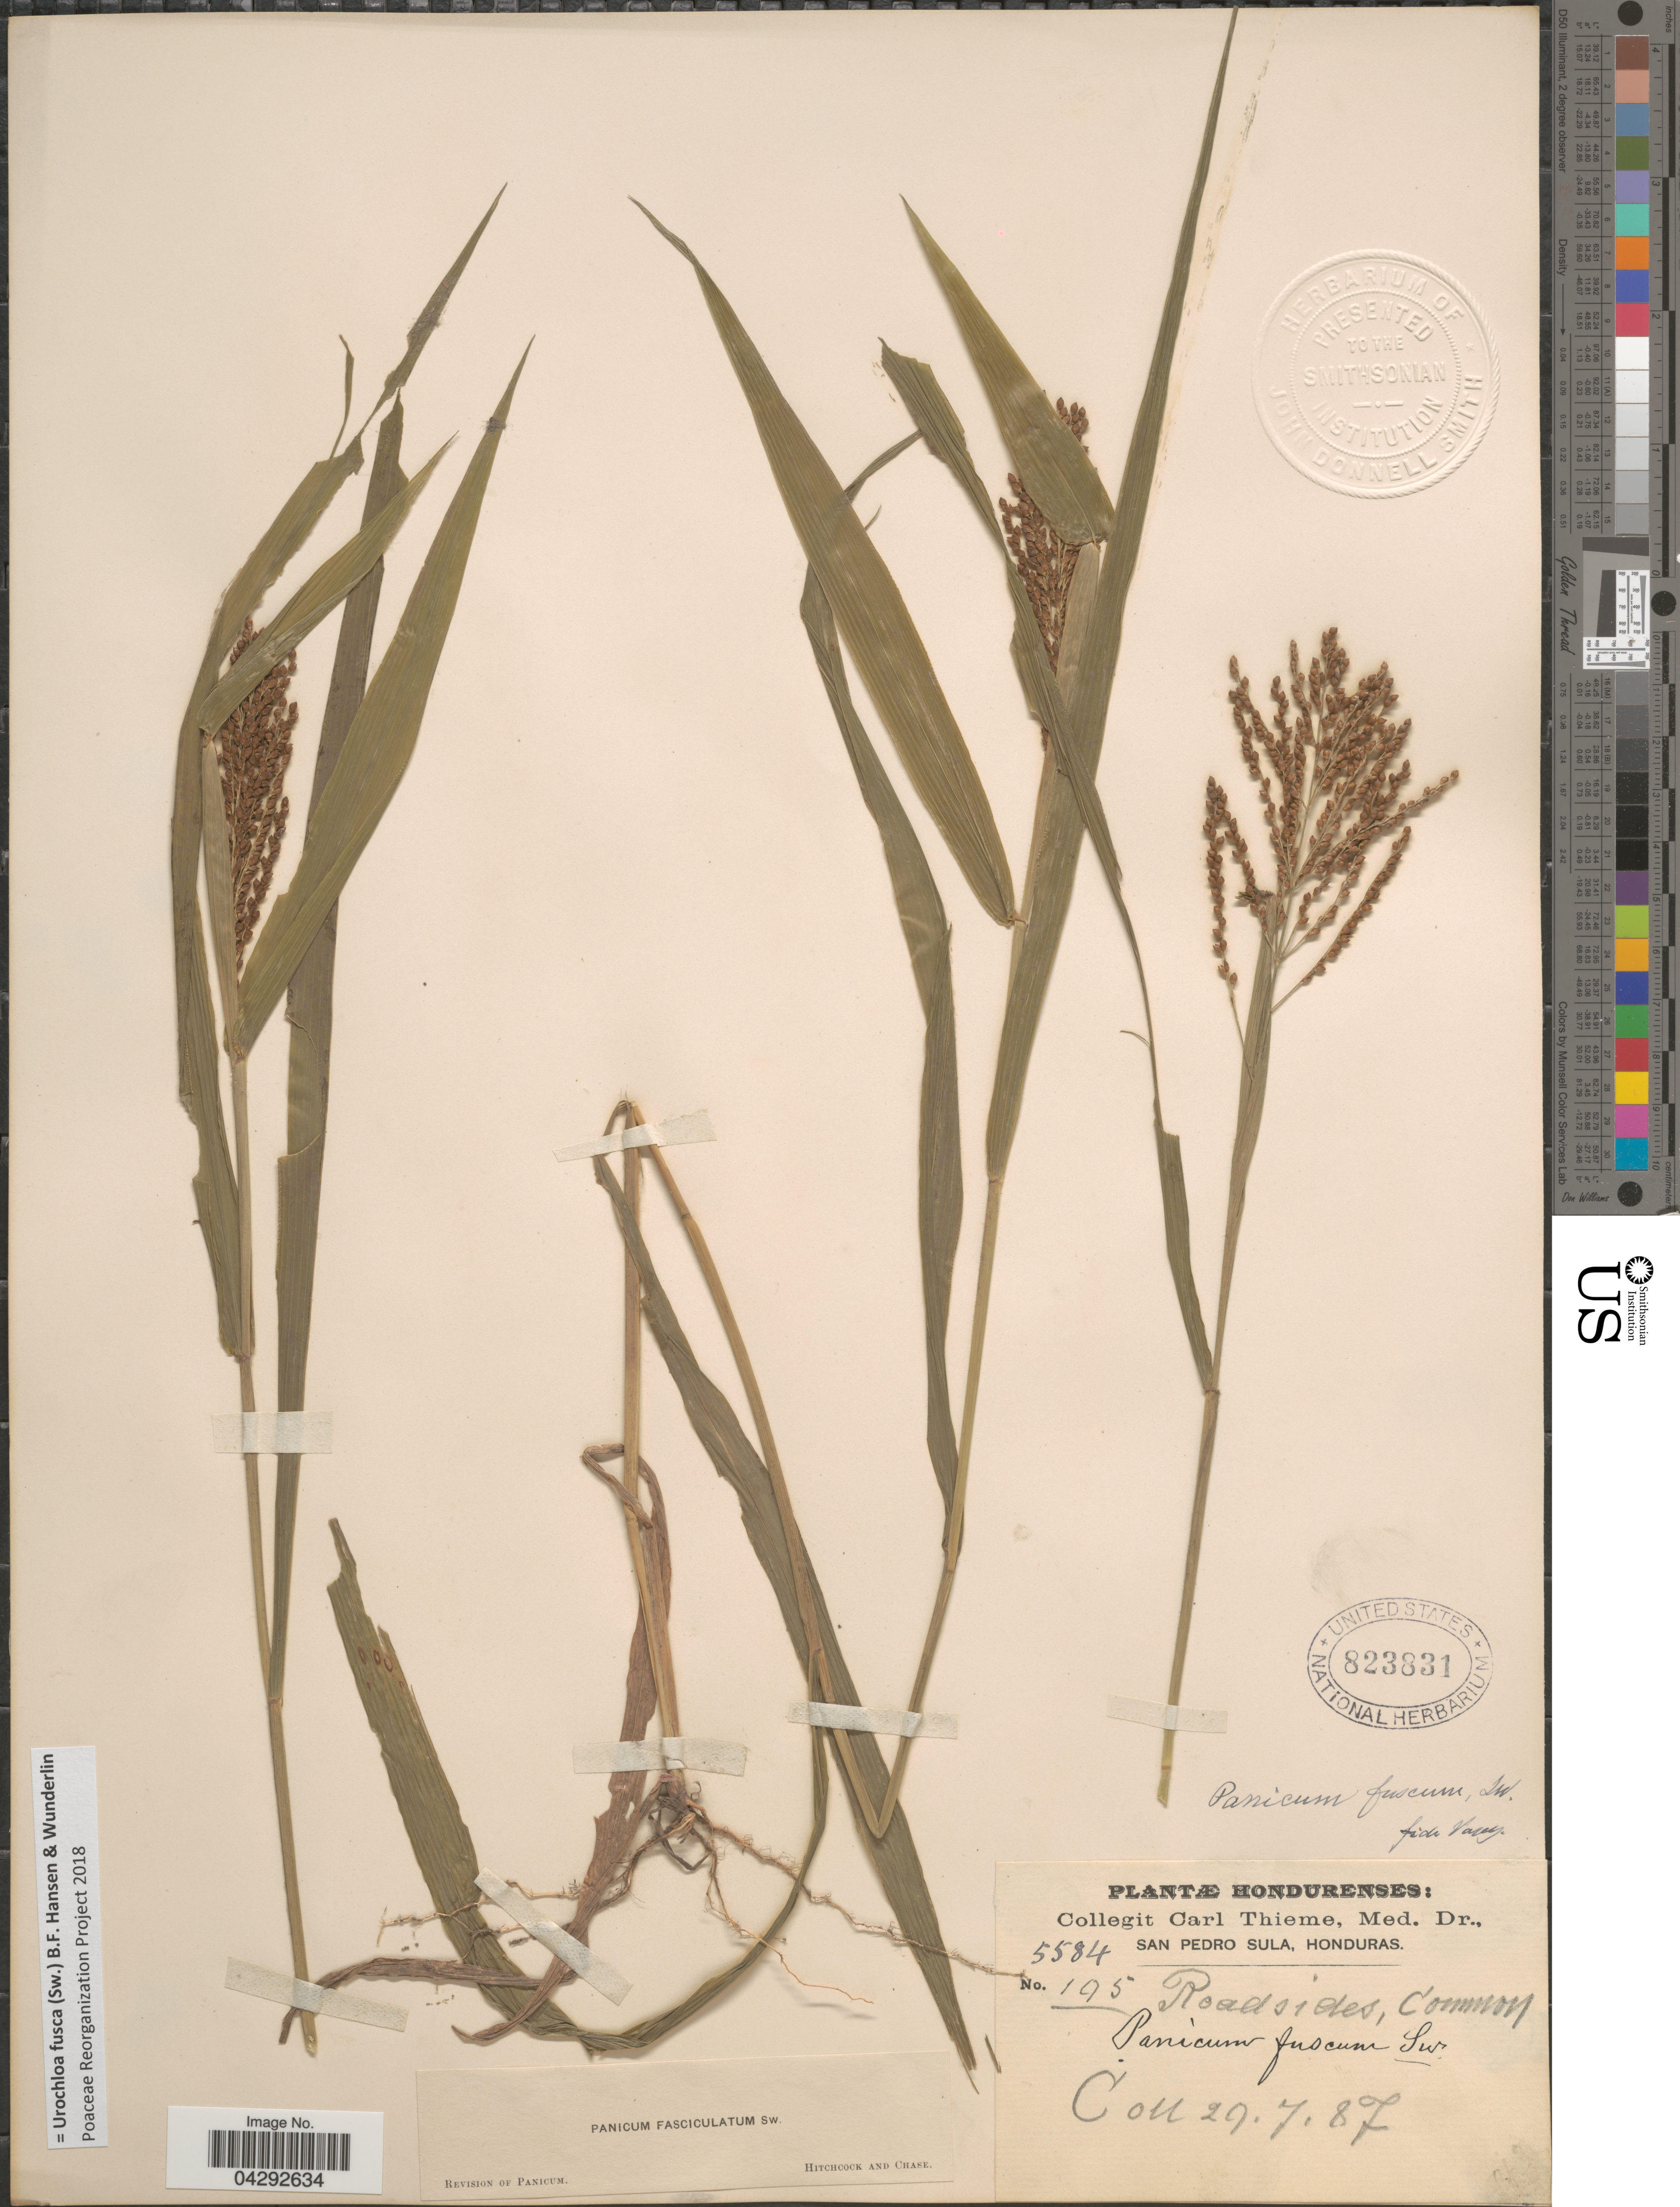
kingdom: Plantae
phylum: Tracheophyta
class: Liliopsida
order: Poales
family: Poaceae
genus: Urochloa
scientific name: Urochloa fusca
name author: (Sw.) B.F. Hansen & Wunderlin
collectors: C. Thieme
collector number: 5584/195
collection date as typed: Transcribed d/m/y: 29/7/87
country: Honduras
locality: Roadsides, common.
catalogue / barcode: US 823831